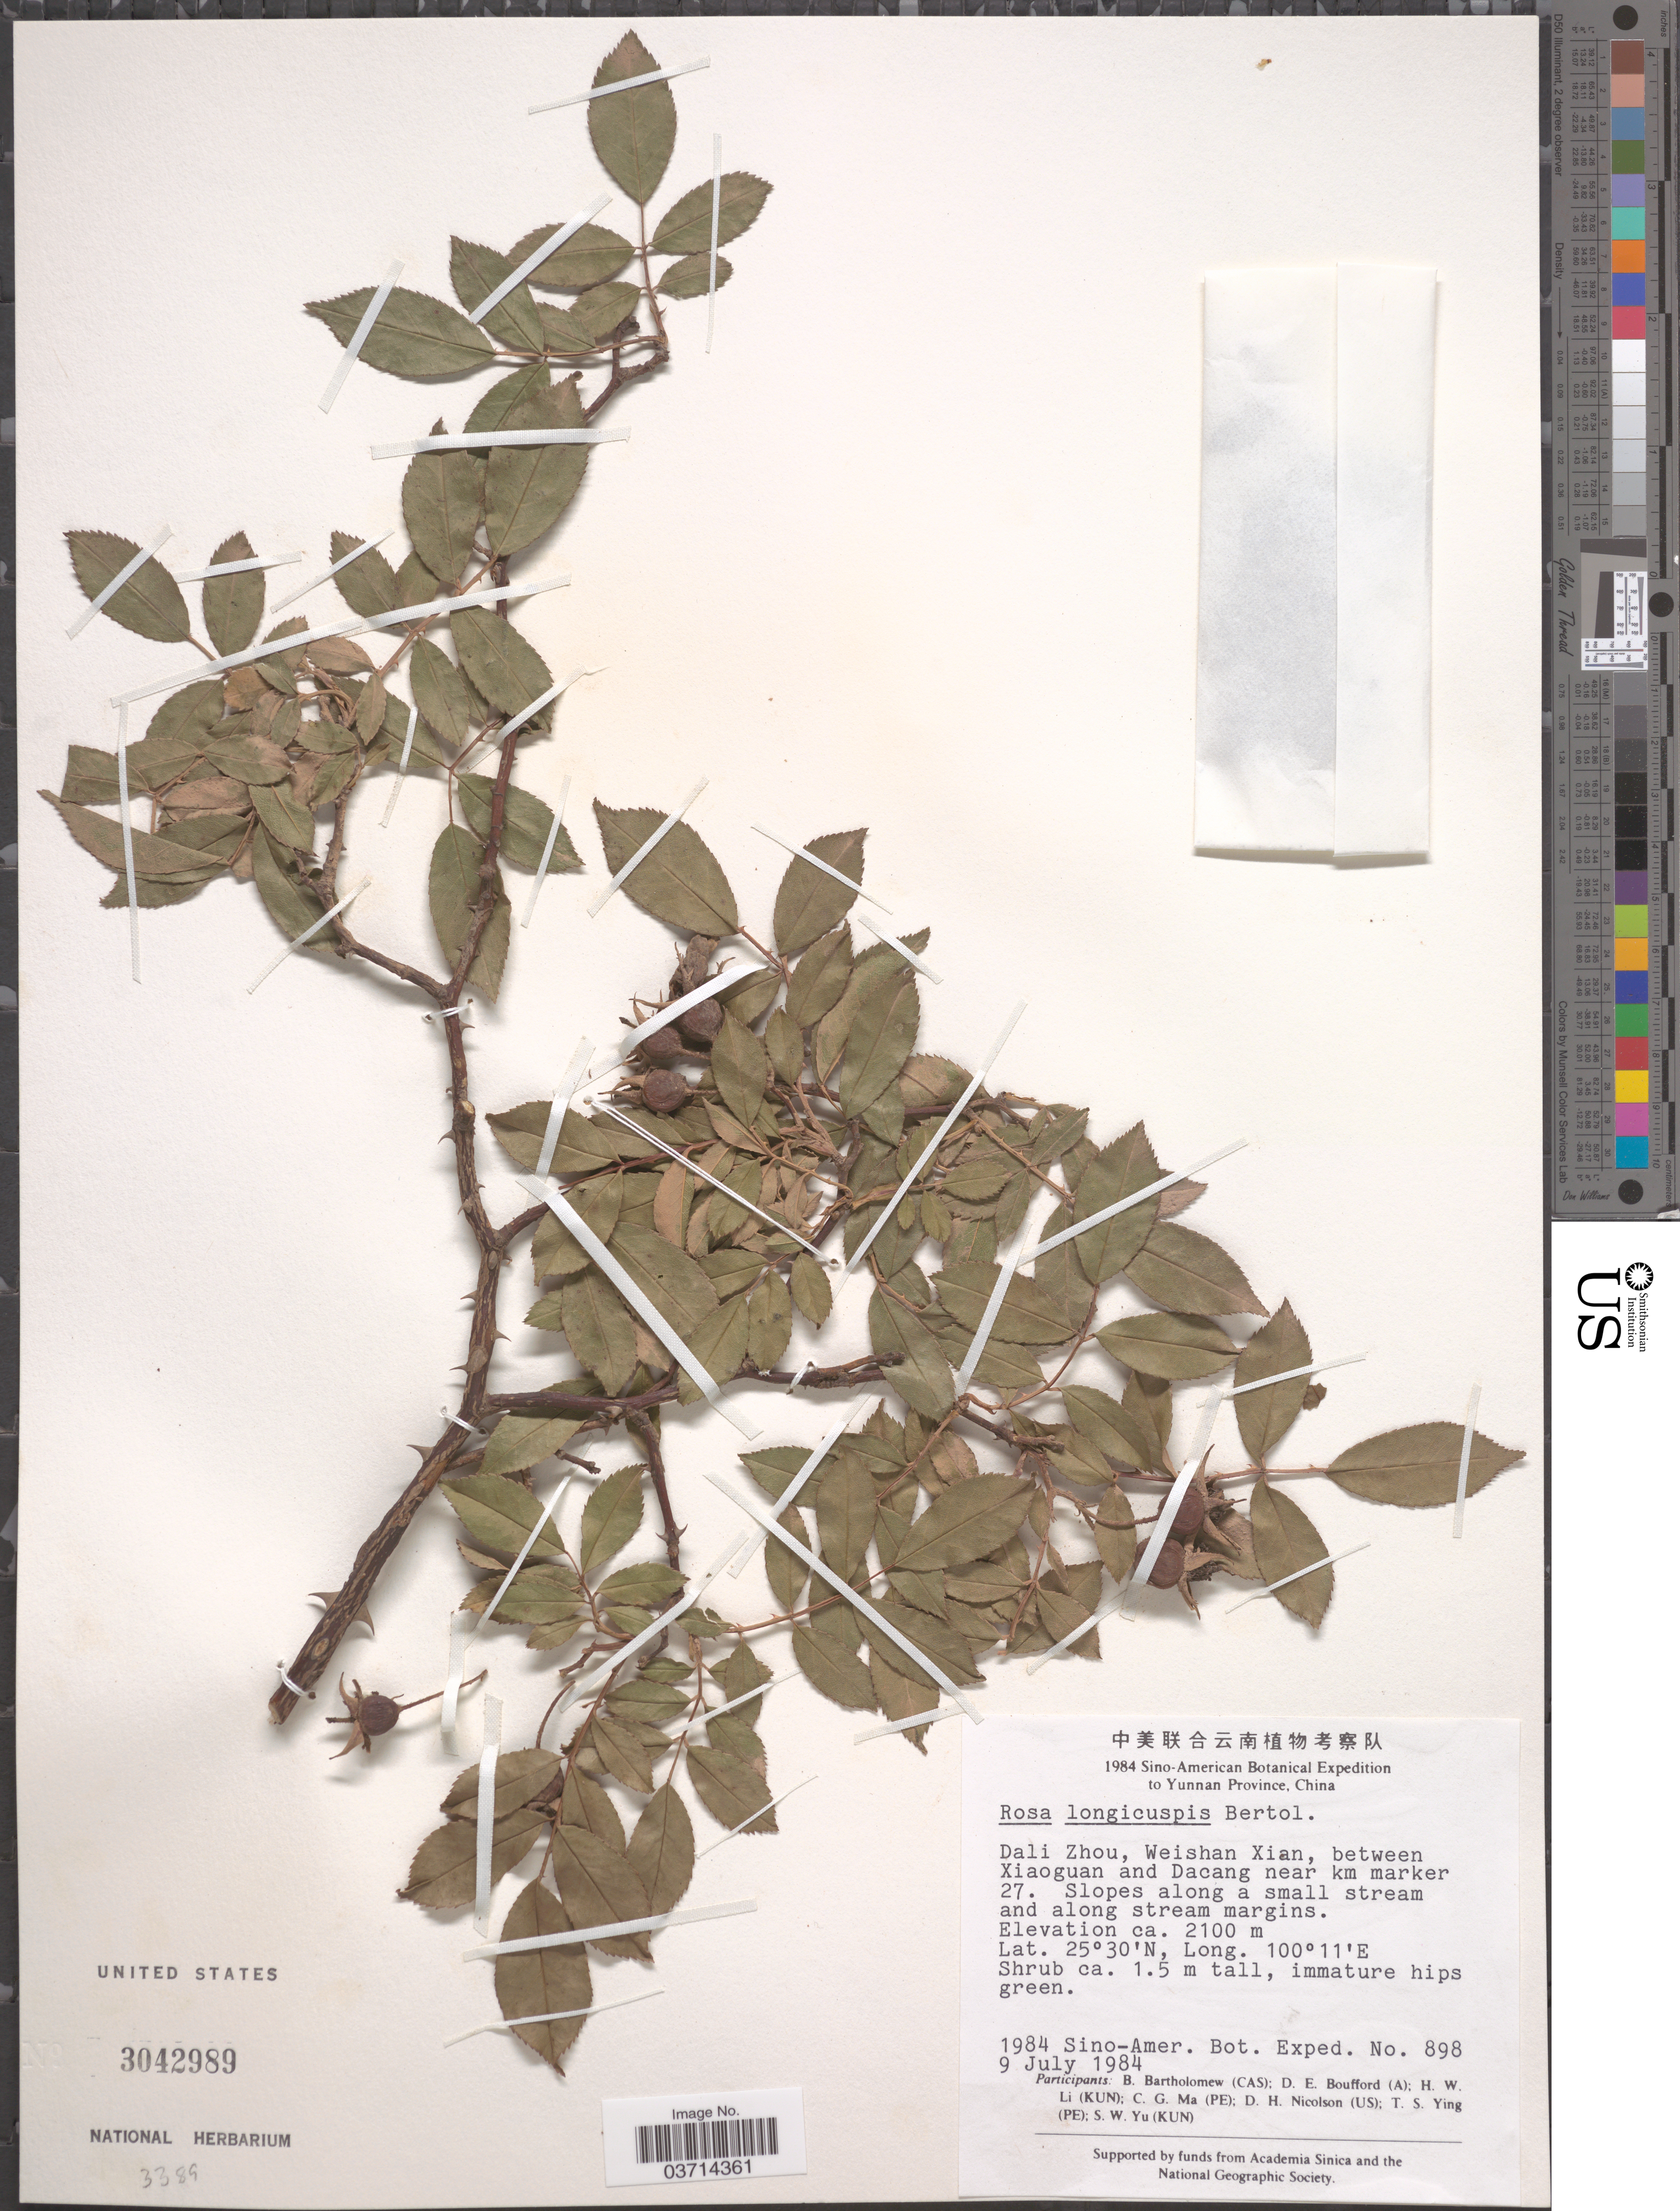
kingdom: Plantae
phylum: Tracheophyta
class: Magnoliopsida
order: Rosales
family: Rosaceae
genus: Rosa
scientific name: Rosa moschata subsp. longicuspis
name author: (Bertol.) Cardot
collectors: Sino-Amer. Bot. Exped. 1984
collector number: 898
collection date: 1984-07-09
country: China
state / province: Yunnan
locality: Dali Zhou, Weishan Xian, between Xiaoguan and Dacang near km marker 27.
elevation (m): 2100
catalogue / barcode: US 3042989